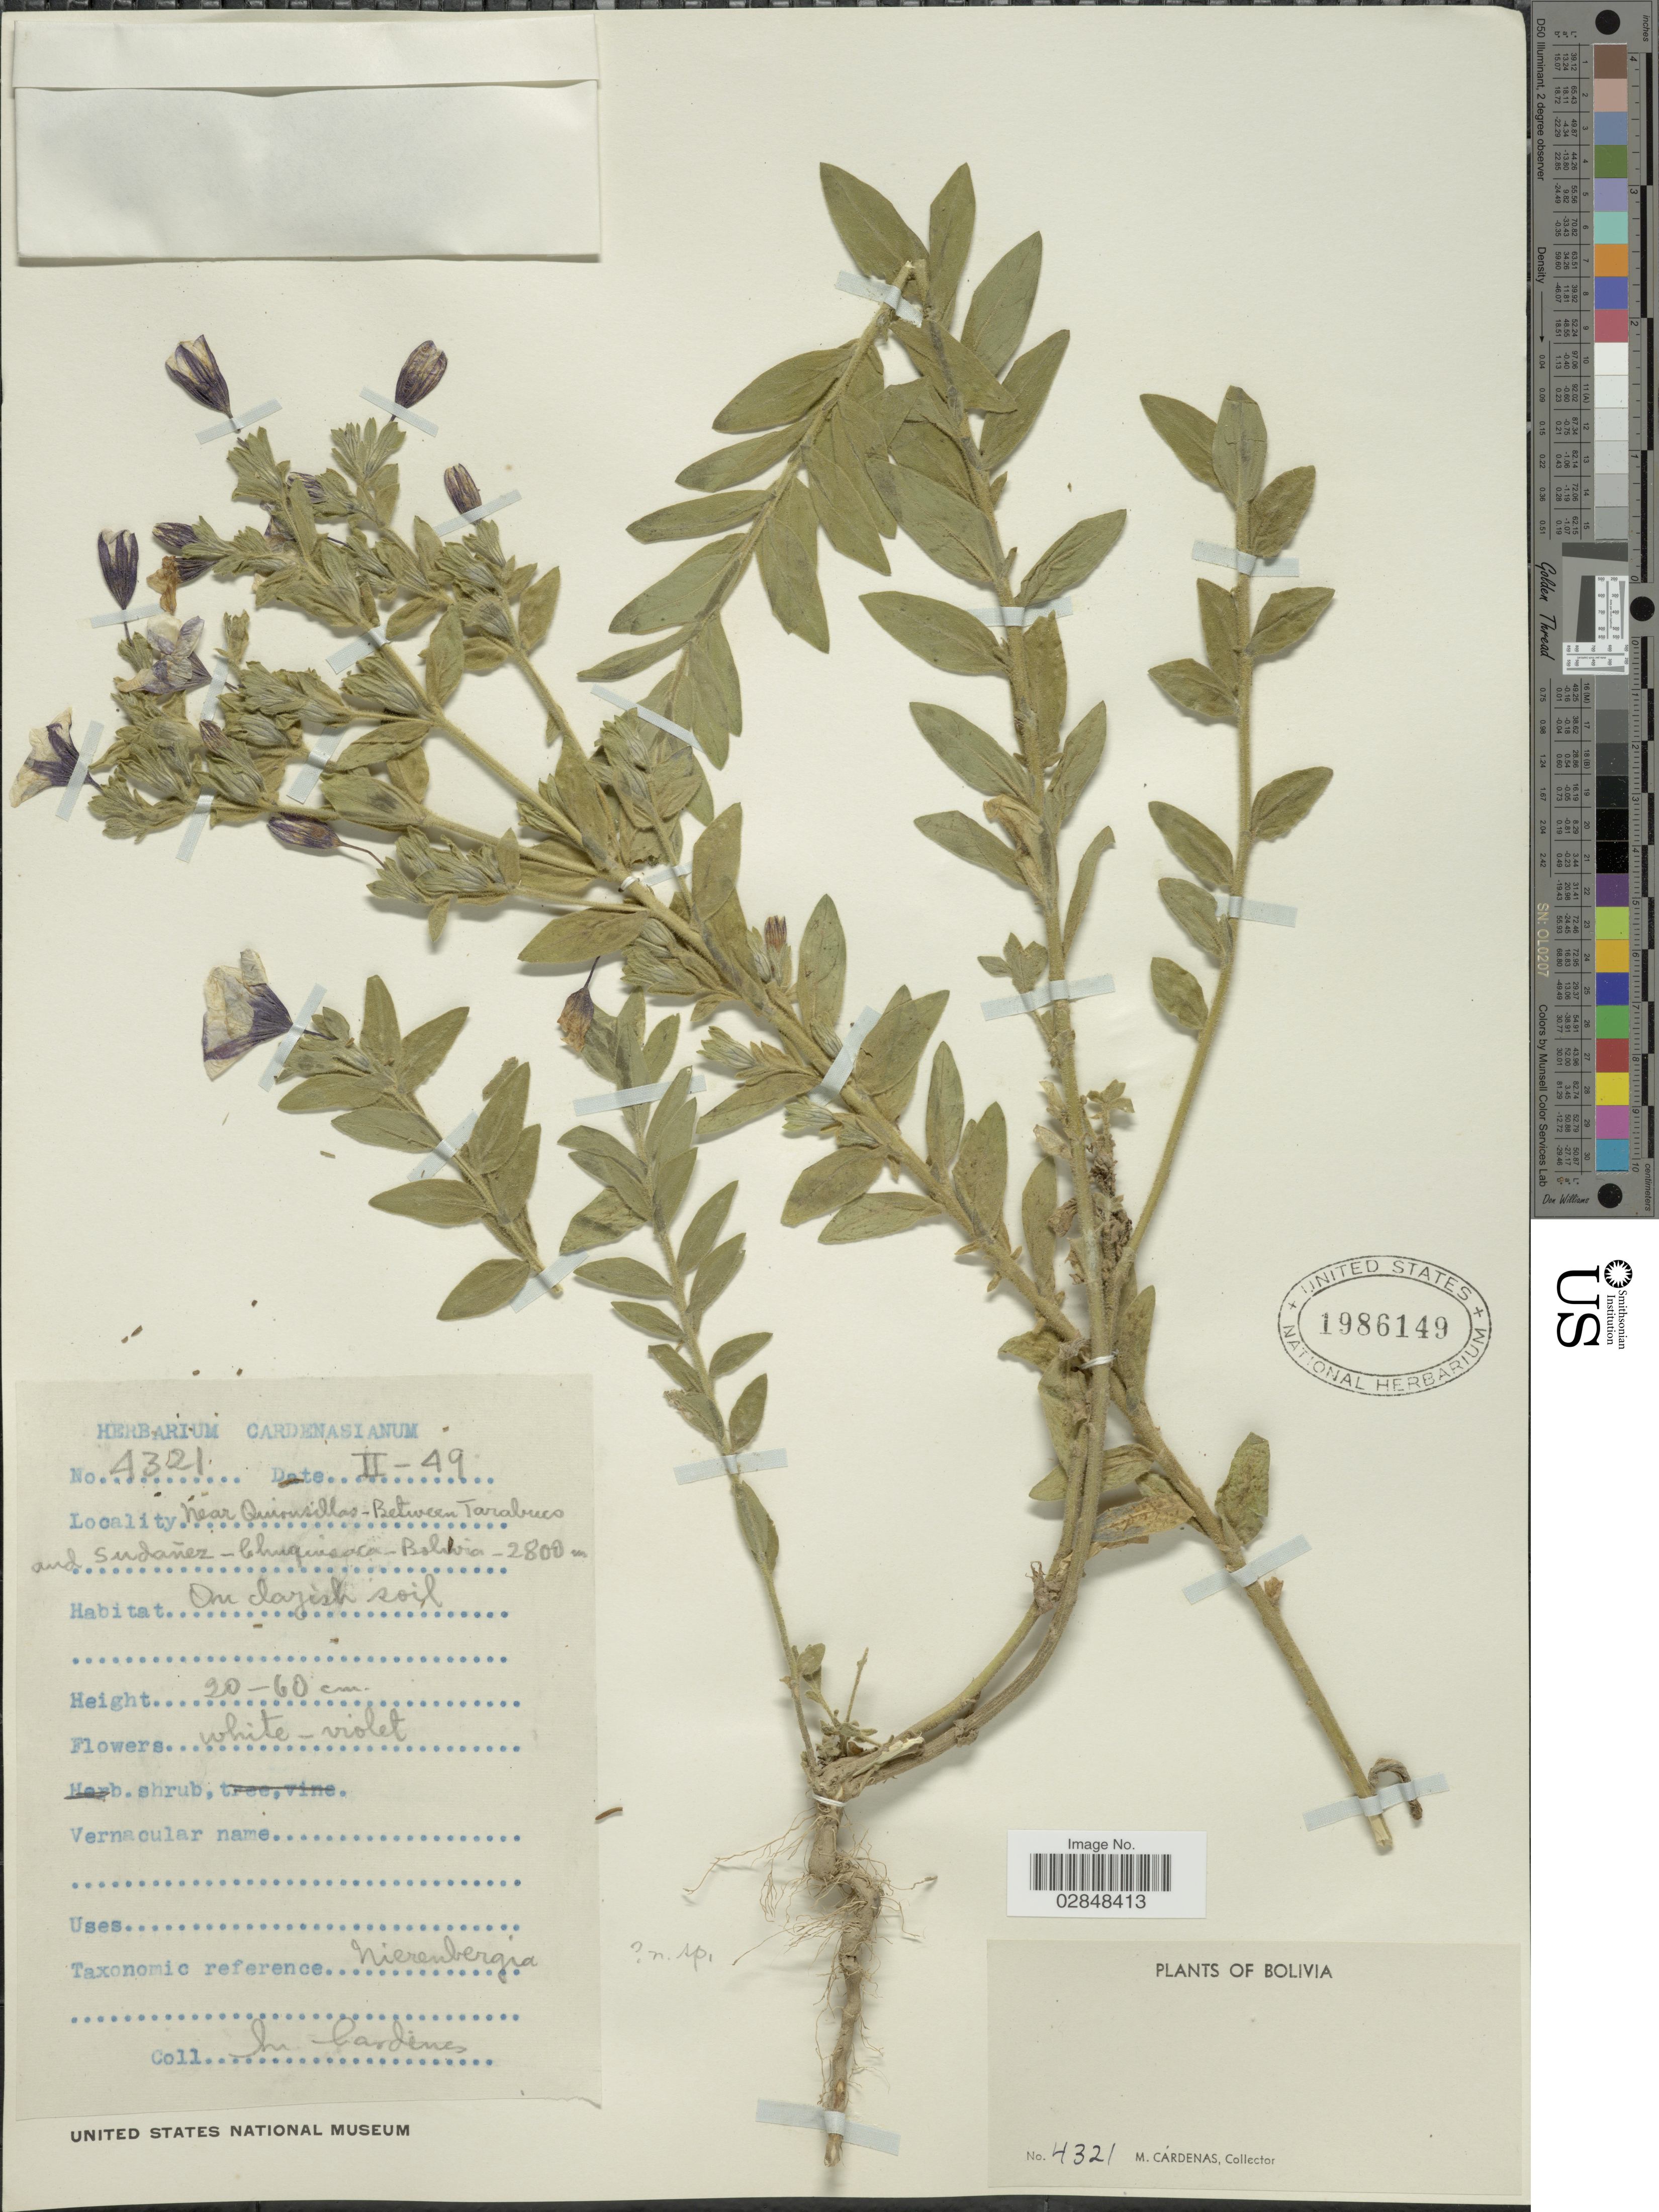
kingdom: Plantae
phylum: Tracheophyta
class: Magnoliopsida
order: Solanales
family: Solanaceae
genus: Nierembergia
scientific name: Nierembergia sp.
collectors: M. Cárdenas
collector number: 4321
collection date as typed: Transcribed d/m/y: /2/49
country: Bolivia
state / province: Chuquisaca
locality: Near Quirusillas - Between Tarabuco and Sudañez.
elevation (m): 2800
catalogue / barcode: US 1986149